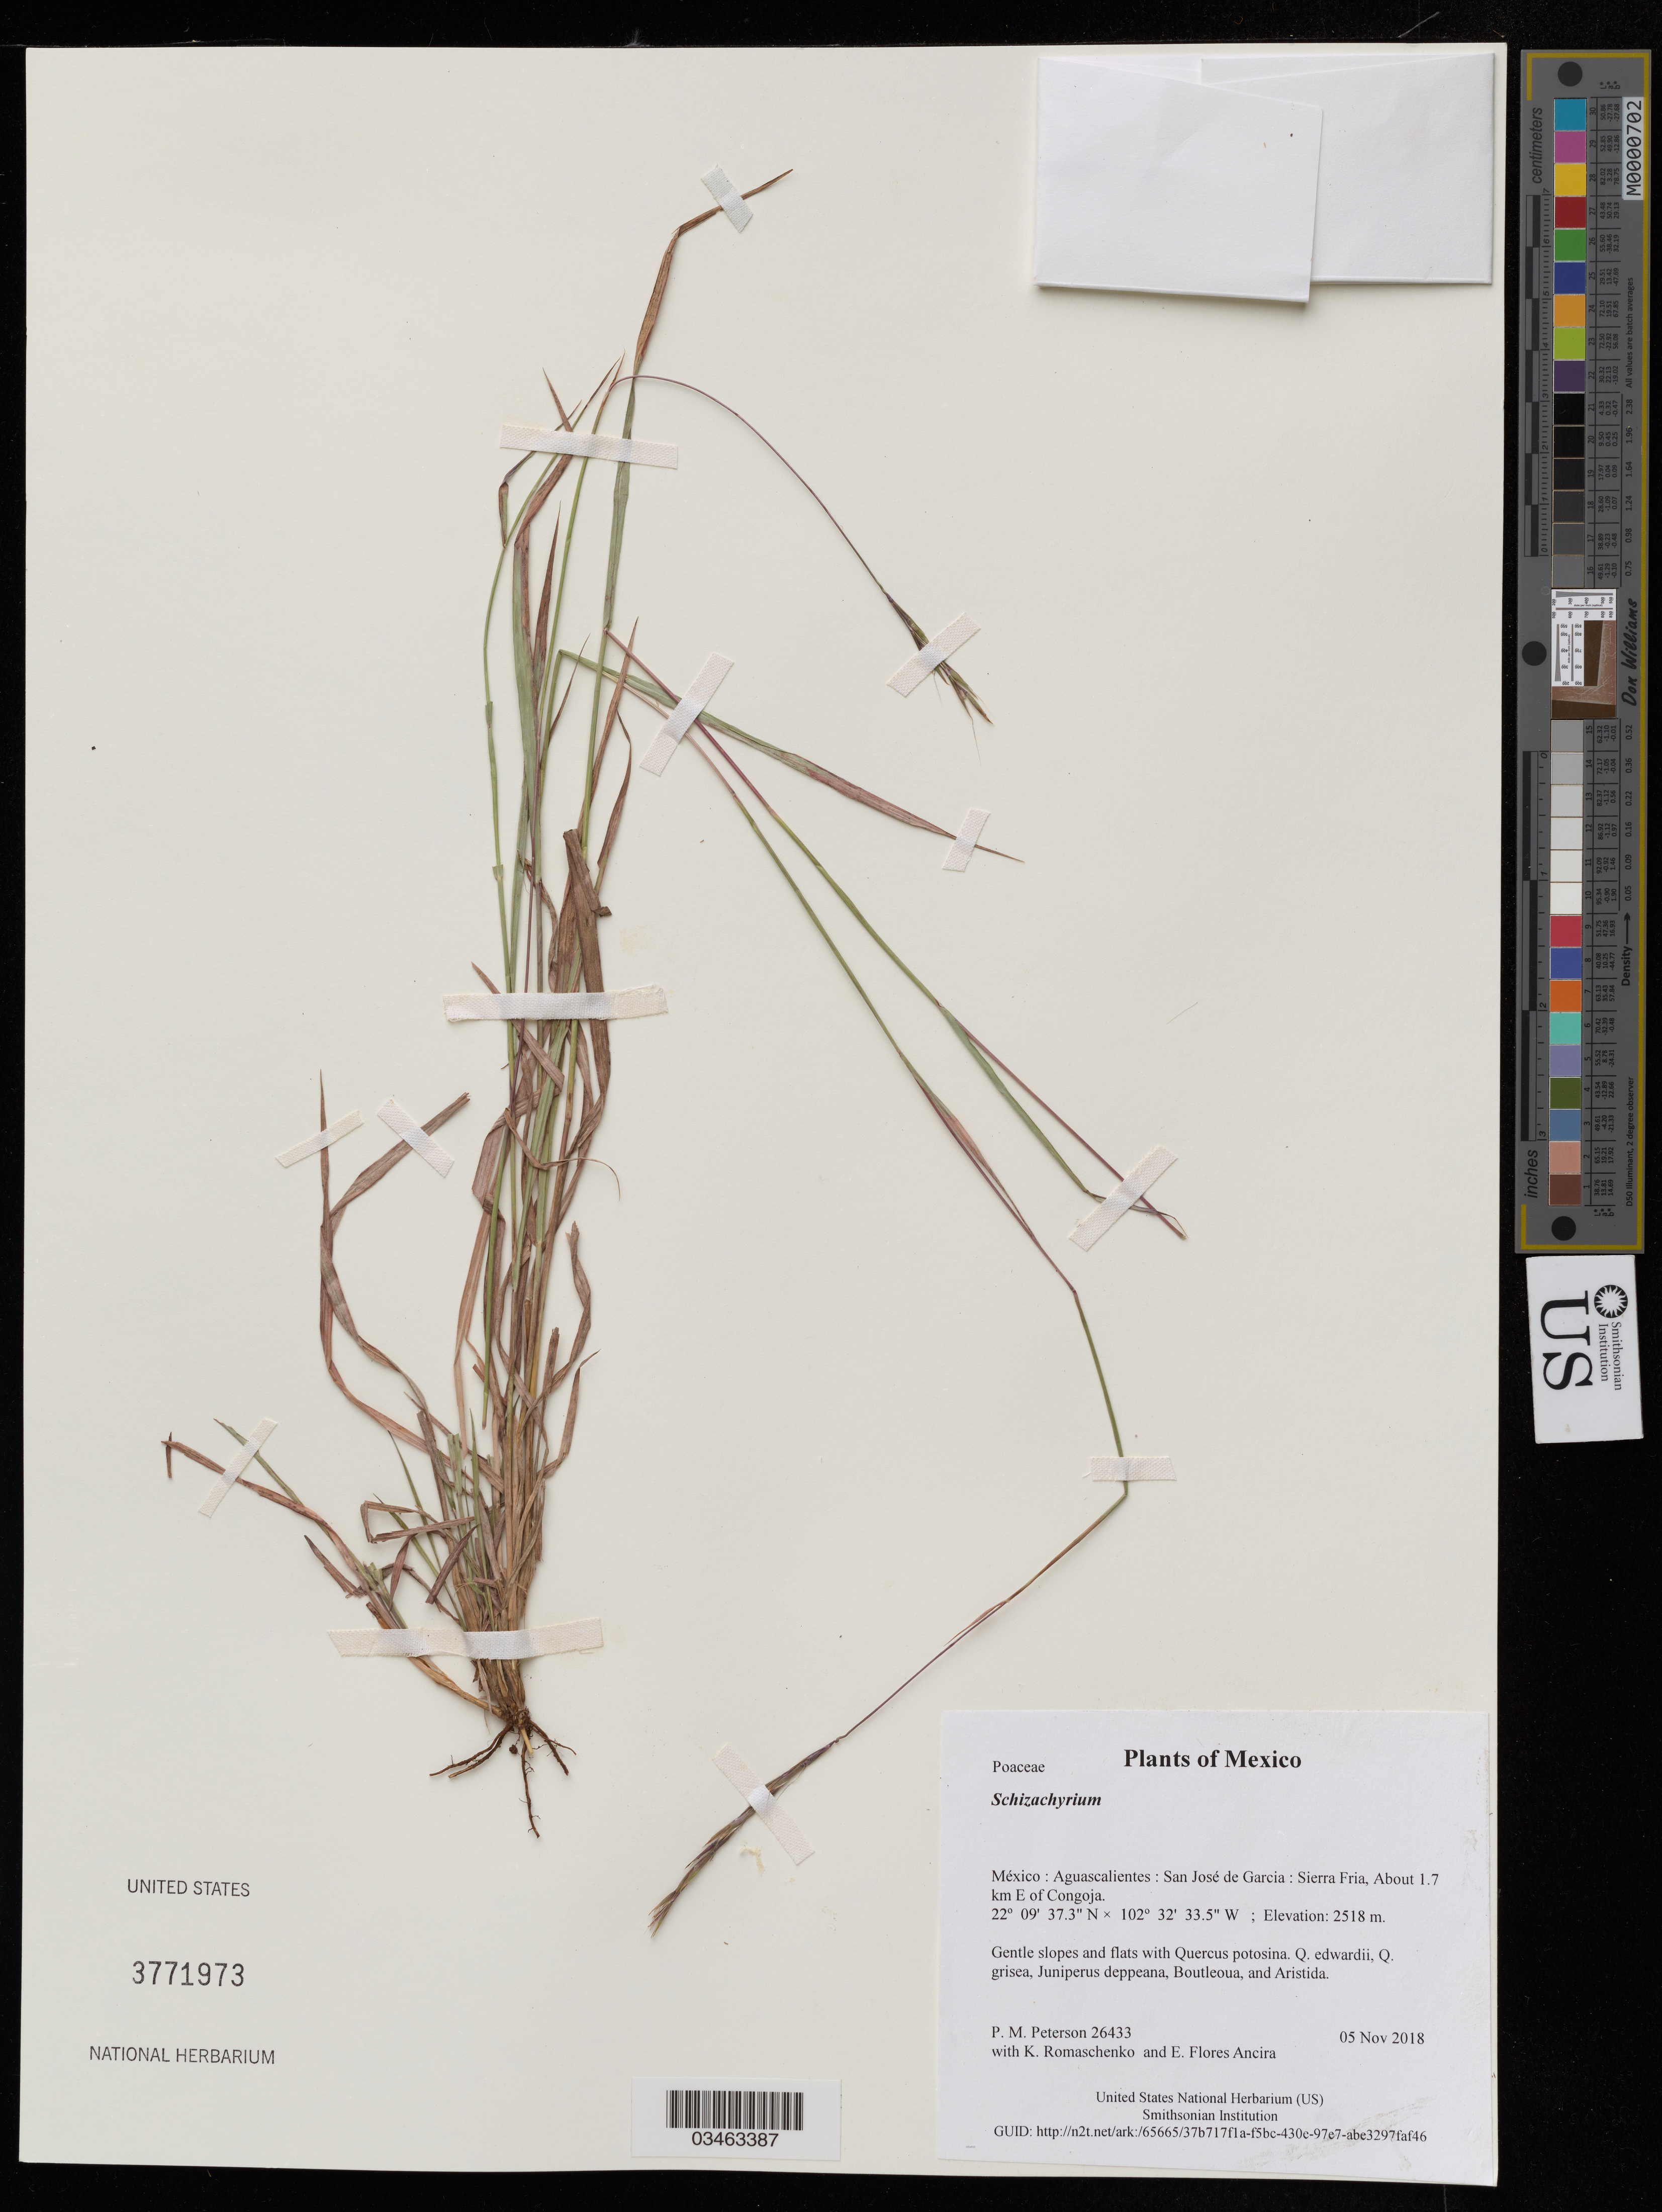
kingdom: Plantae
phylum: Tracheophyta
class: Liliopsida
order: Poales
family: Poaceae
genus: Schizachyrium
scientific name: Schizachyrium sp.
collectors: P. M. Peterson, K. Romaschenko & E. Flores Ancira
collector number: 26433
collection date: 2018-11-05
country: México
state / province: Aguascalientes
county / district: San José de Garcia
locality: Sierra Fria, About 1.7 km E of Congoja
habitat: Gentle slopes and flats with Quercus potosina. Q. edwardii, Q. grisea, Juniperus deppeana, Boutleoua, and Aristida.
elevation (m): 2518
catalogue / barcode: US 3771973